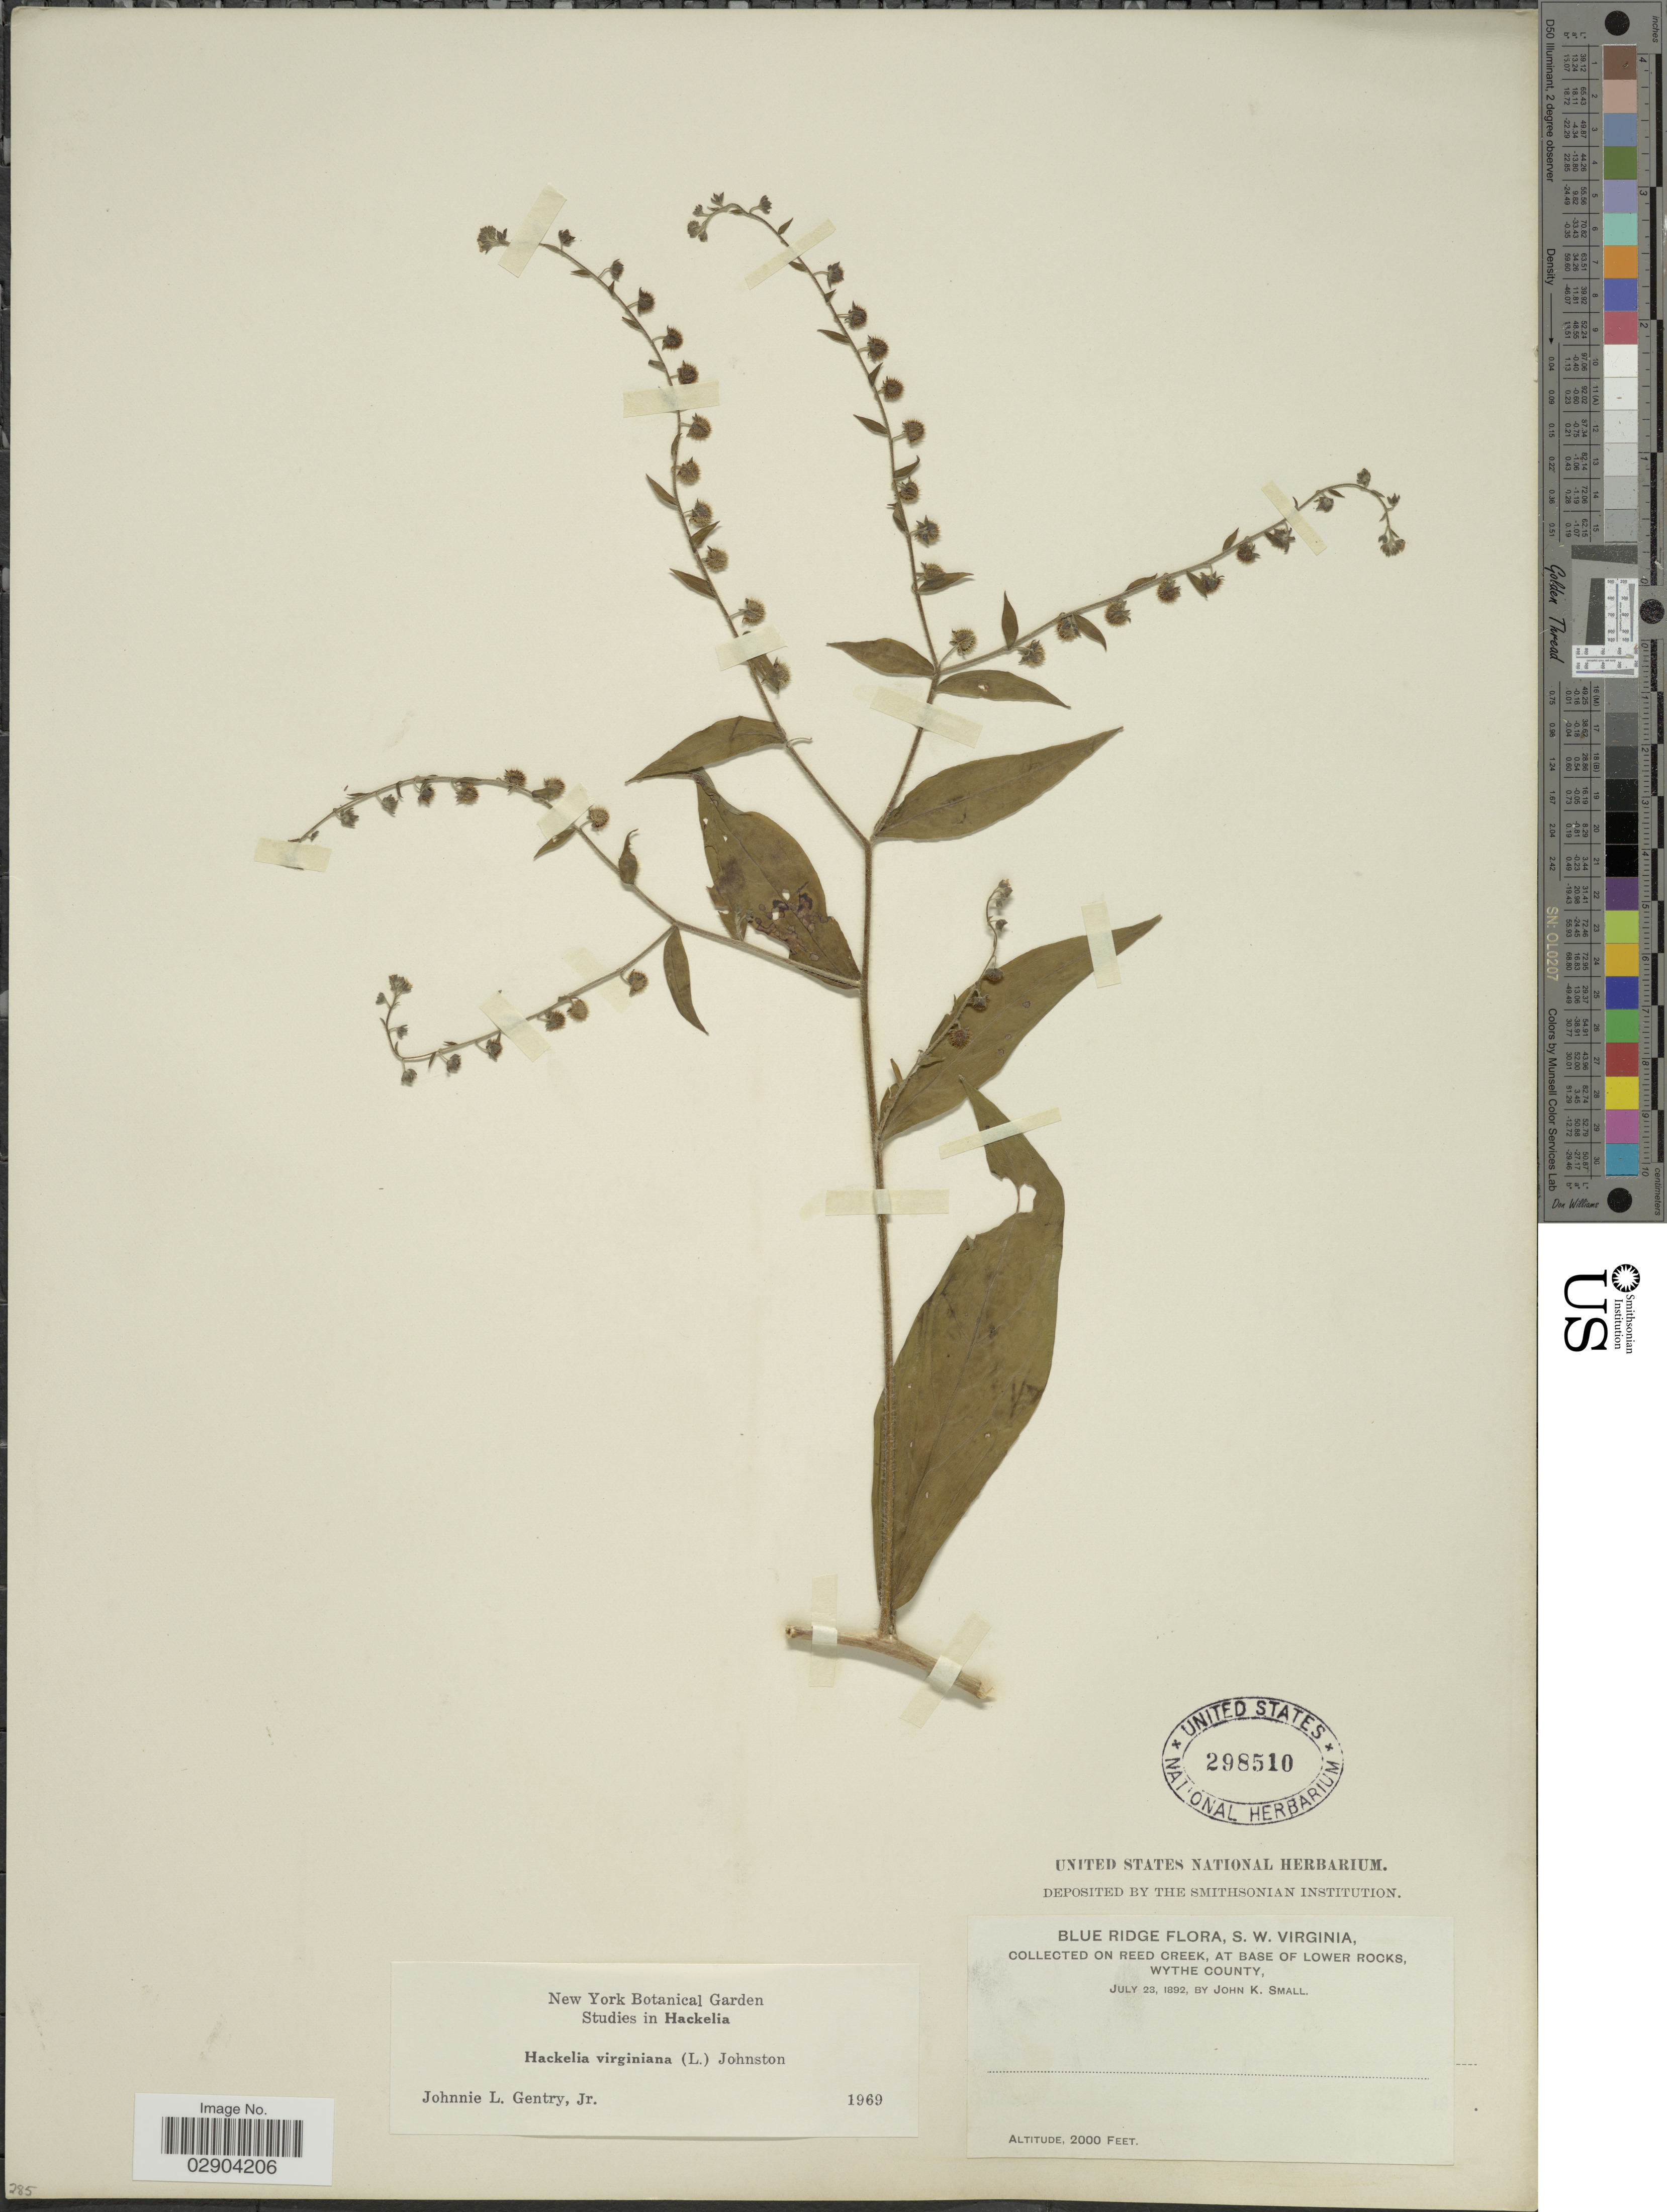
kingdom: Plantae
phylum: Tracheophyta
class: Magnoliopsida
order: Boraginales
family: Boraginaceae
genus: Hackelia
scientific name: Hackelia virginiana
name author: (L.) I.M. Johnst.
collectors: J. K. Small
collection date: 1892-07-23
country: United States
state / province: Virginia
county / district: Wythe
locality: Blue Ridge flora, SW Virginia, on Reed Creek, at base of lower rocks,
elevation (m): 610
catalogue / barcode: US 298510